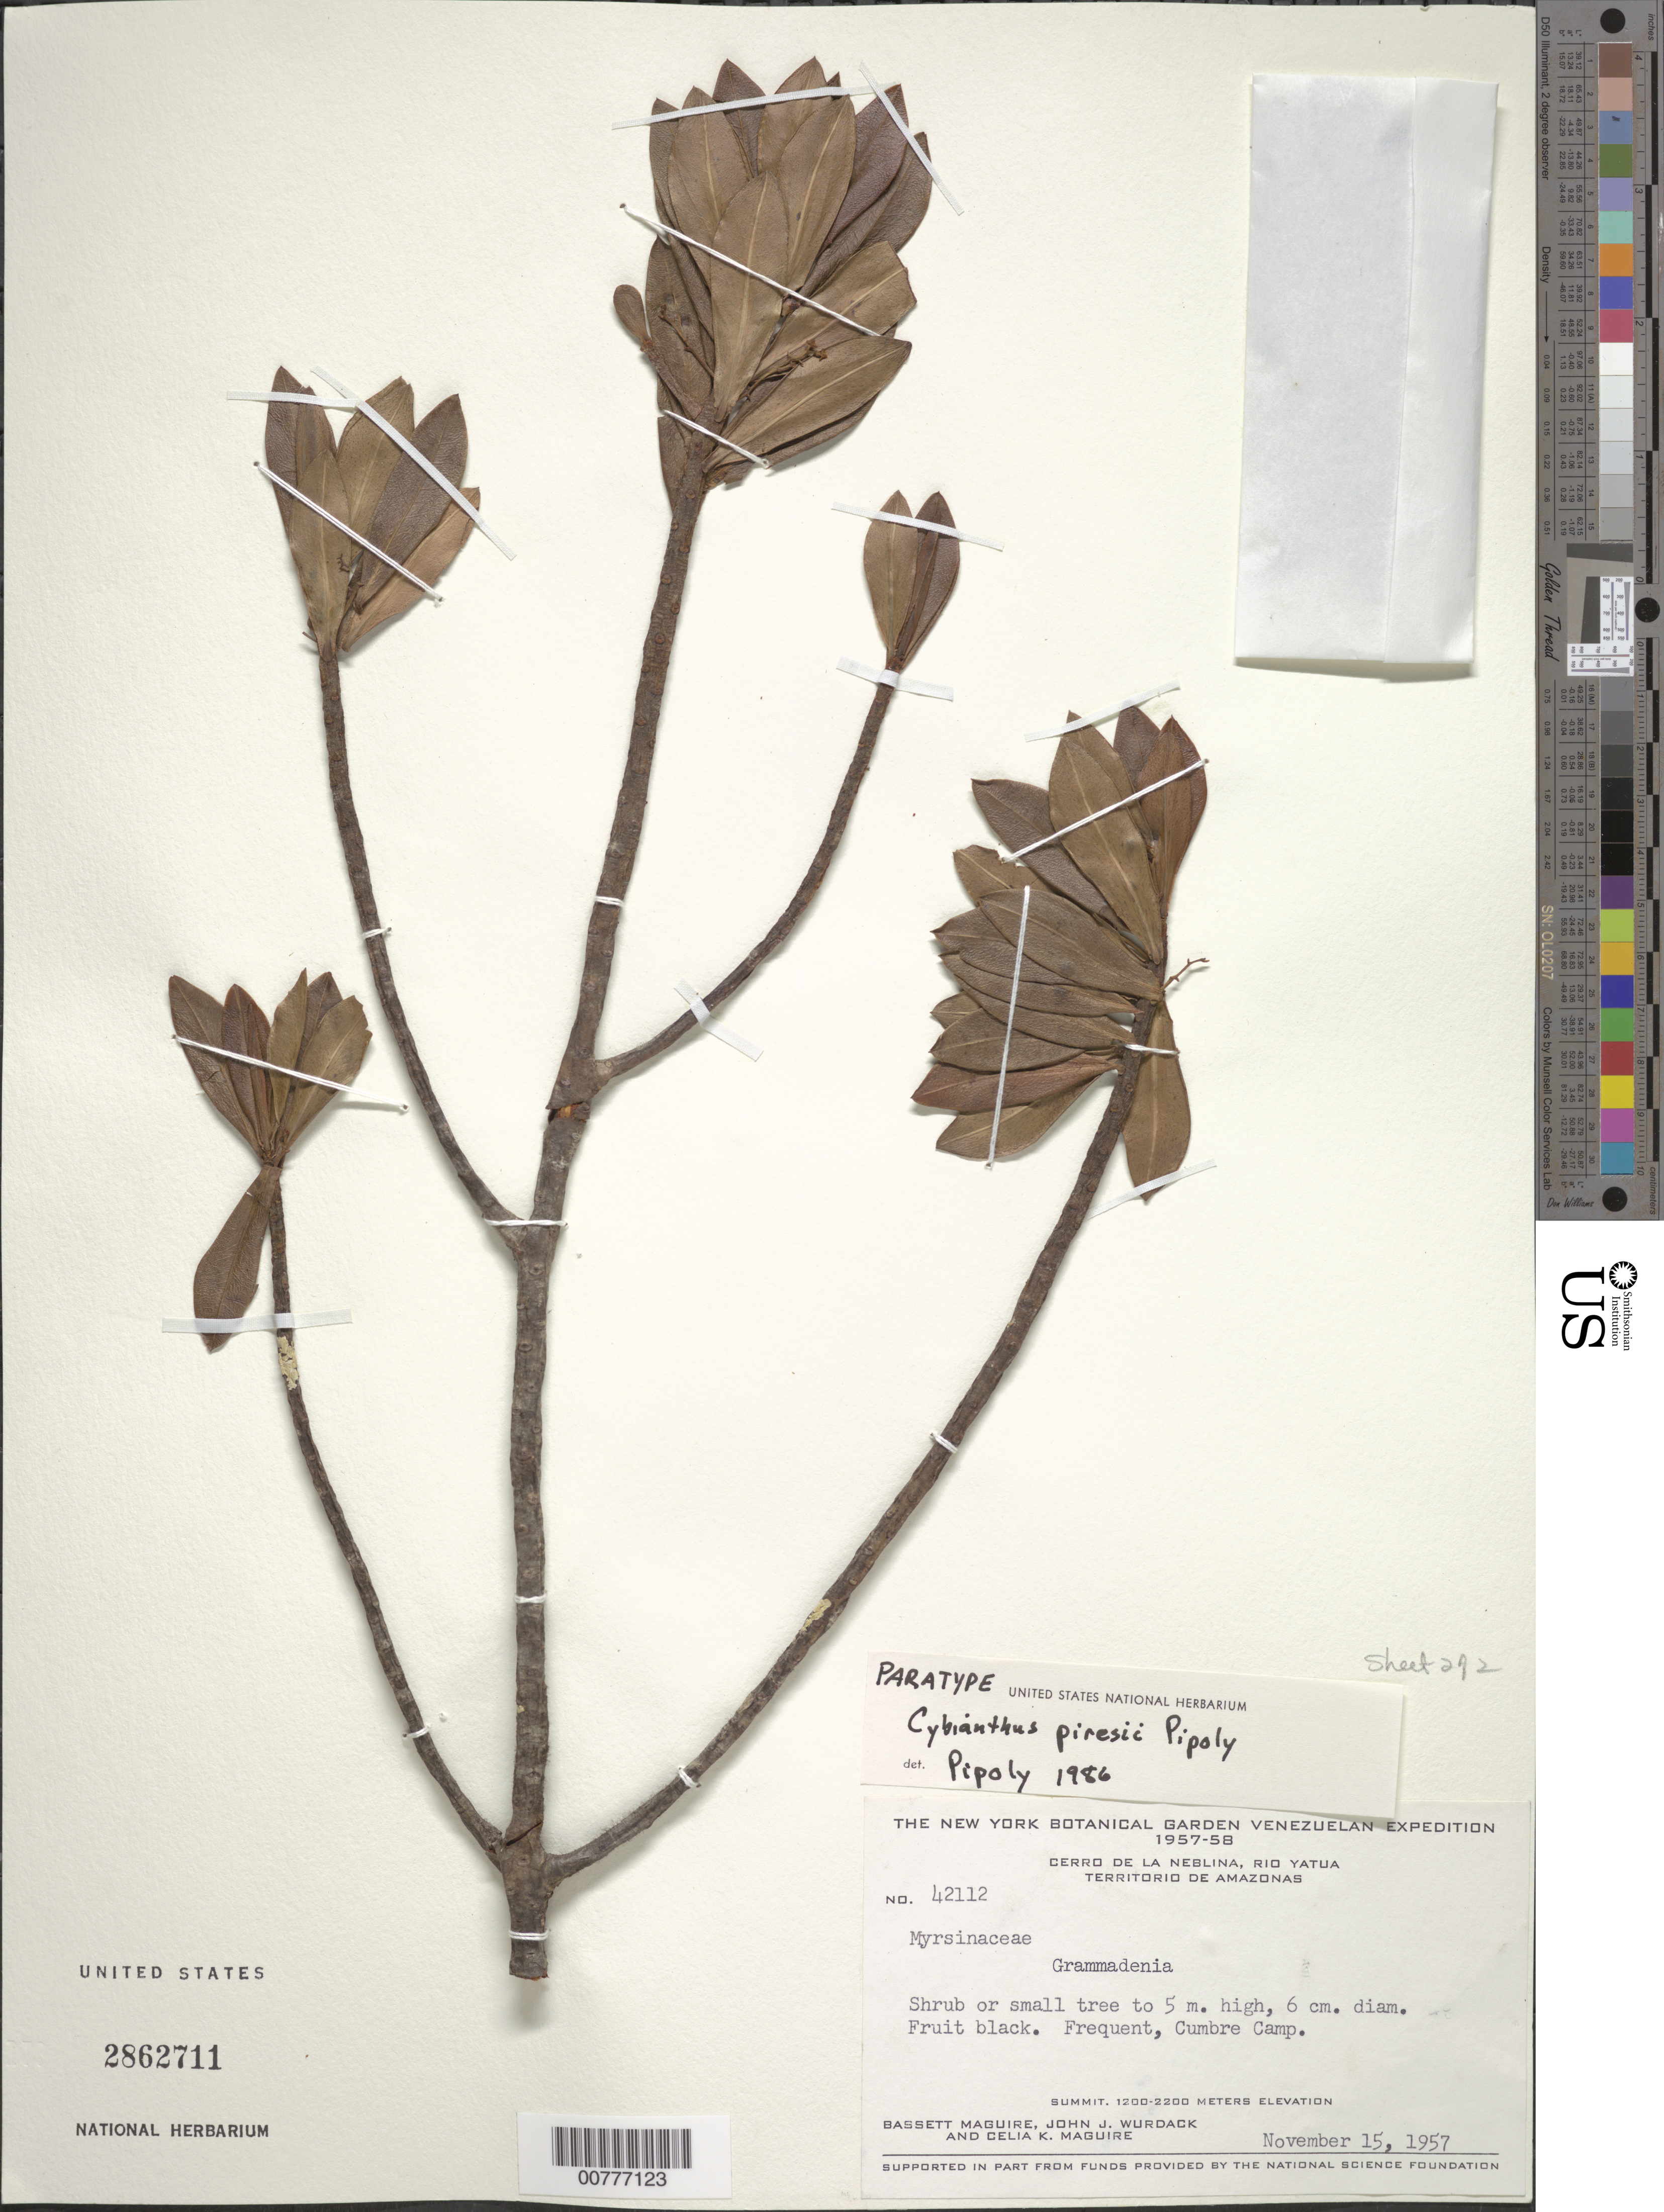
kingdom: Plantae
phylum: Tracheophyta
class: Magnoliopsida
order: Ericales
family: Primulaceae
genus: Cybianthus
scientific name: Cybianthus piresii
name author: Pipoly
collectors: B. Maguire, J. J. Wurdack & C. K. Maguire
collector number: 42112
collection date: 1957-11-15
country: Venezuela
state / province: Amazonas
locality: Cerro De La Neblina, Rio Yatua, Territorio De Amazonas, Summit, Cumbre Camp.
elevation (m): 1200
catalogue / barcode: US 2862711